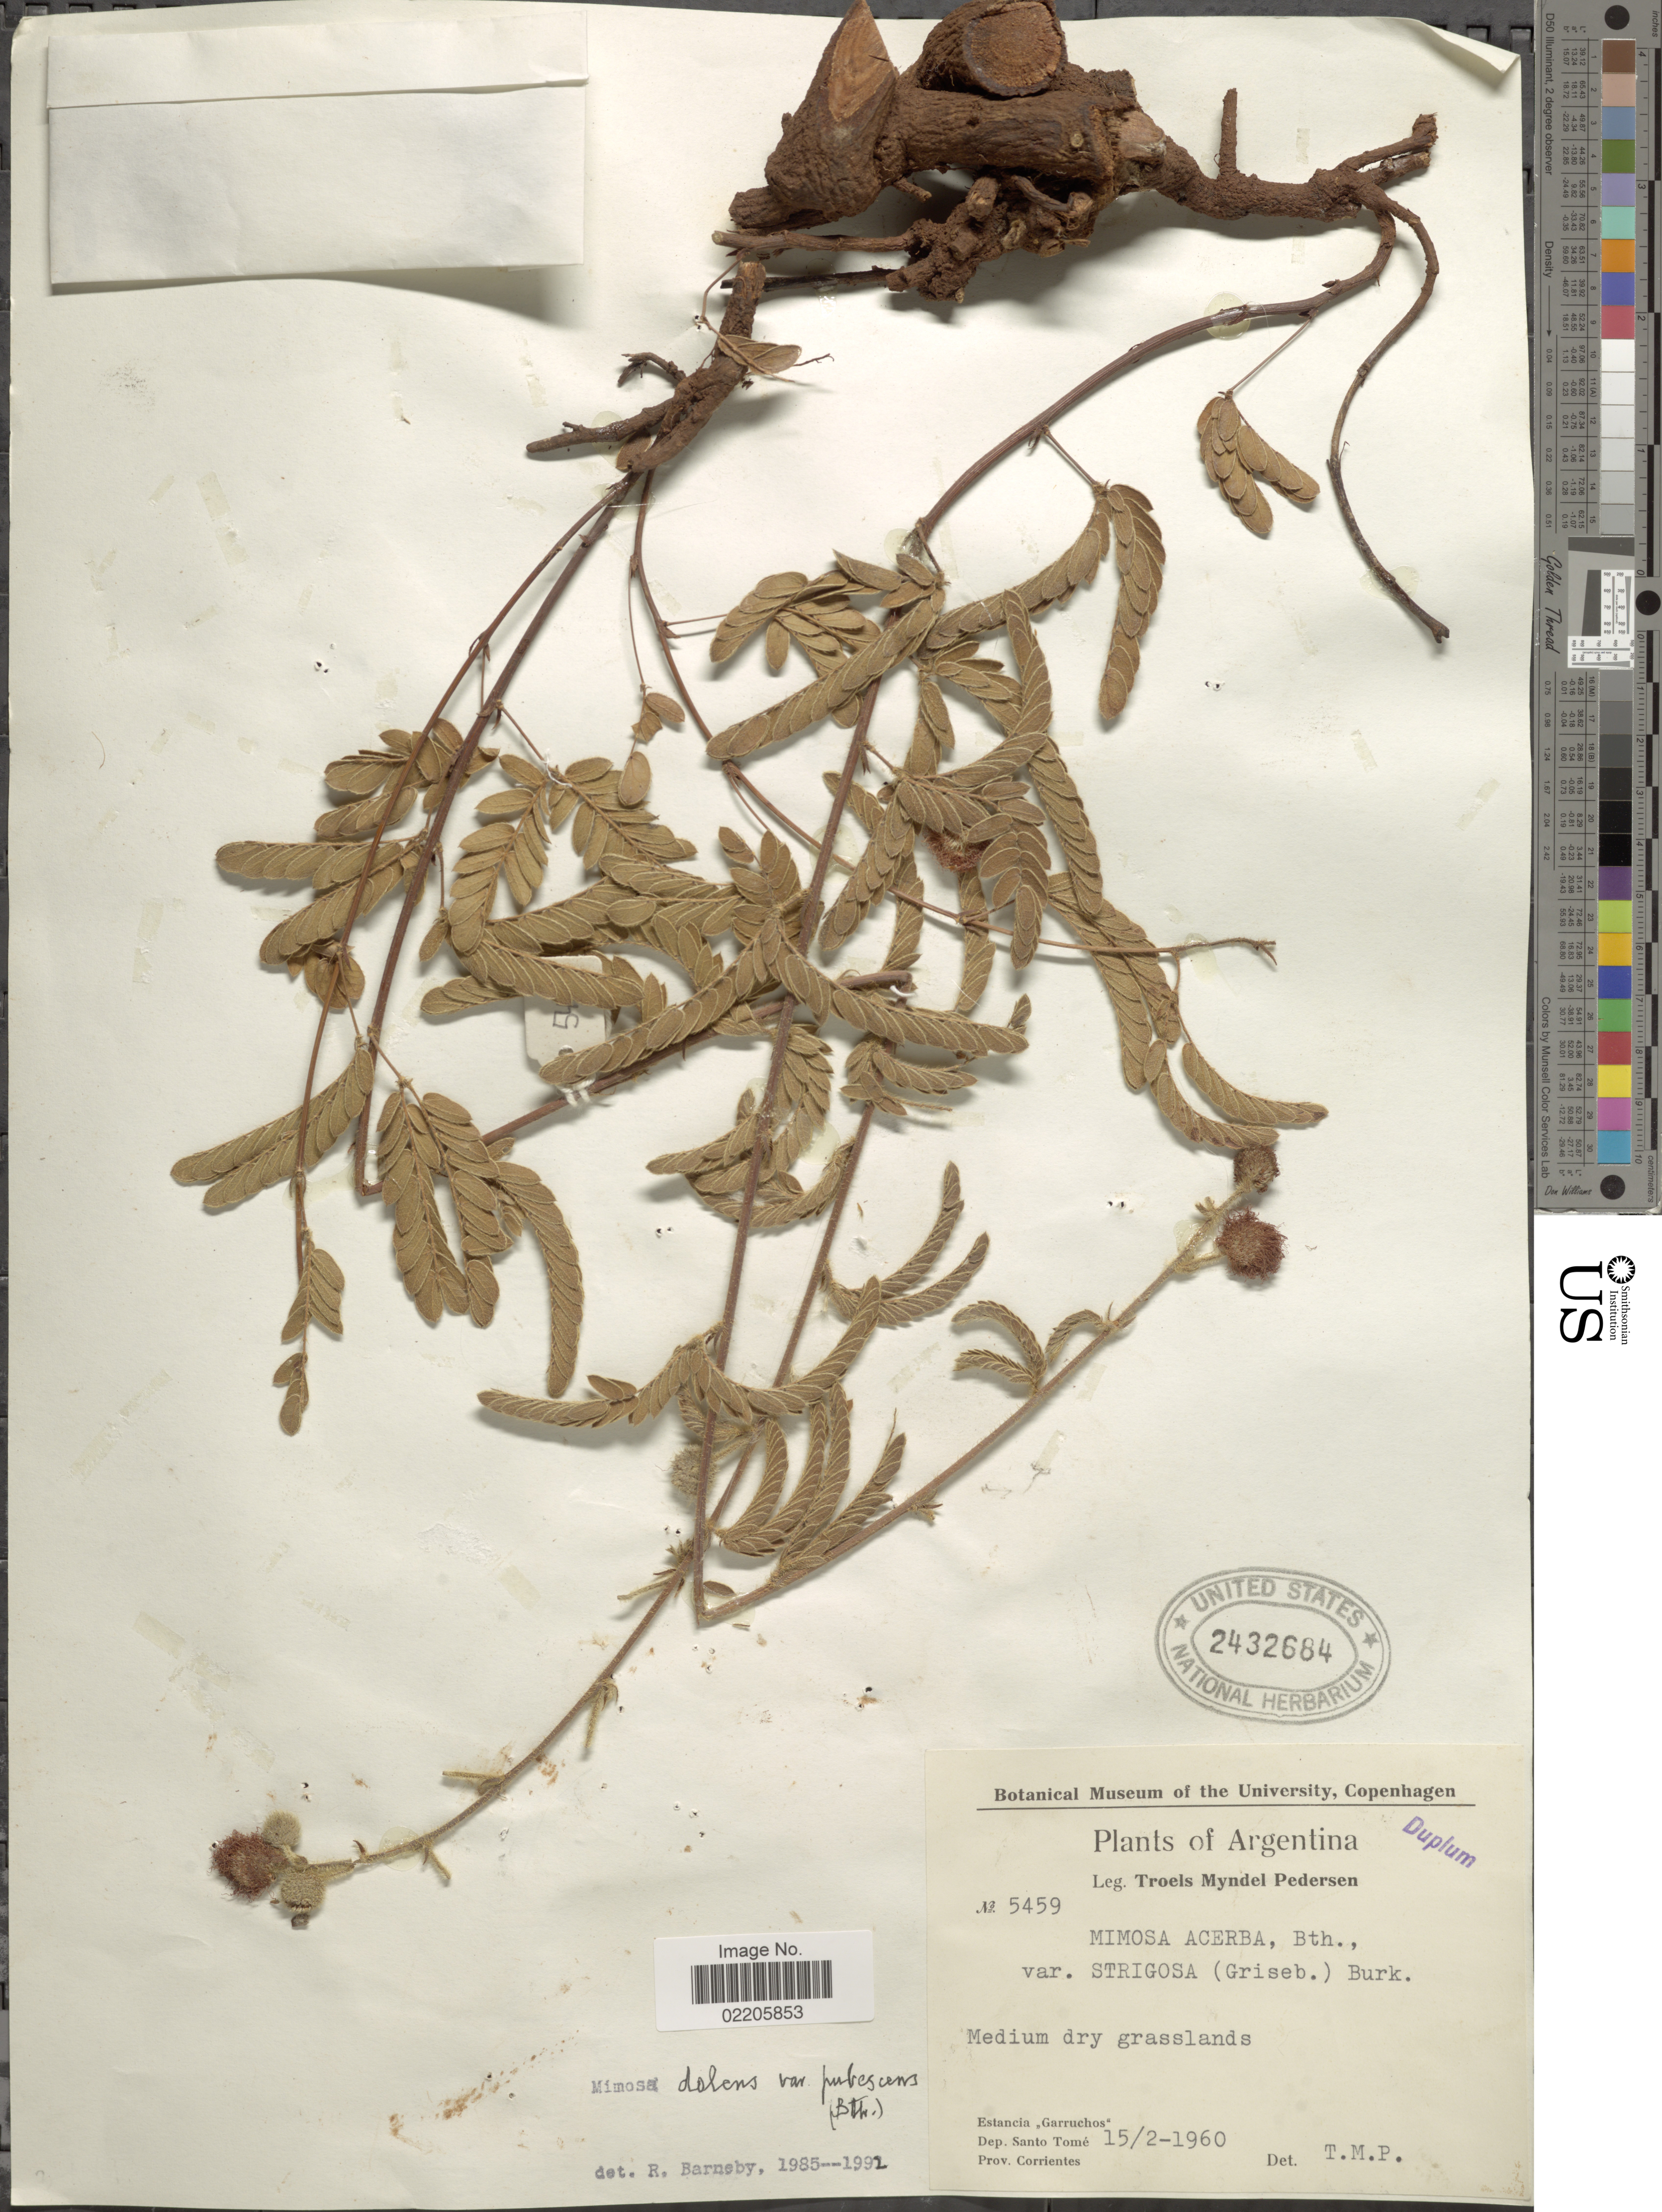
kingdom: Plantae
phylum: Tracheophyta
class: Magnoliopsida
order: Fabales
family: Fabaceae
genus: Mimosa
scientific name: Mimosa dolens var. pubescens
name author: (Benth.) Barneby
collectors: T. Pederson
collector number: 5459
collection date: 1960-02-15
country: Argentina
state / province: Corrientes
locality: Estancia "Garruchos", Dep. Santo Tome, Prov. Corrientes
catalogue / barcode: US 2432684